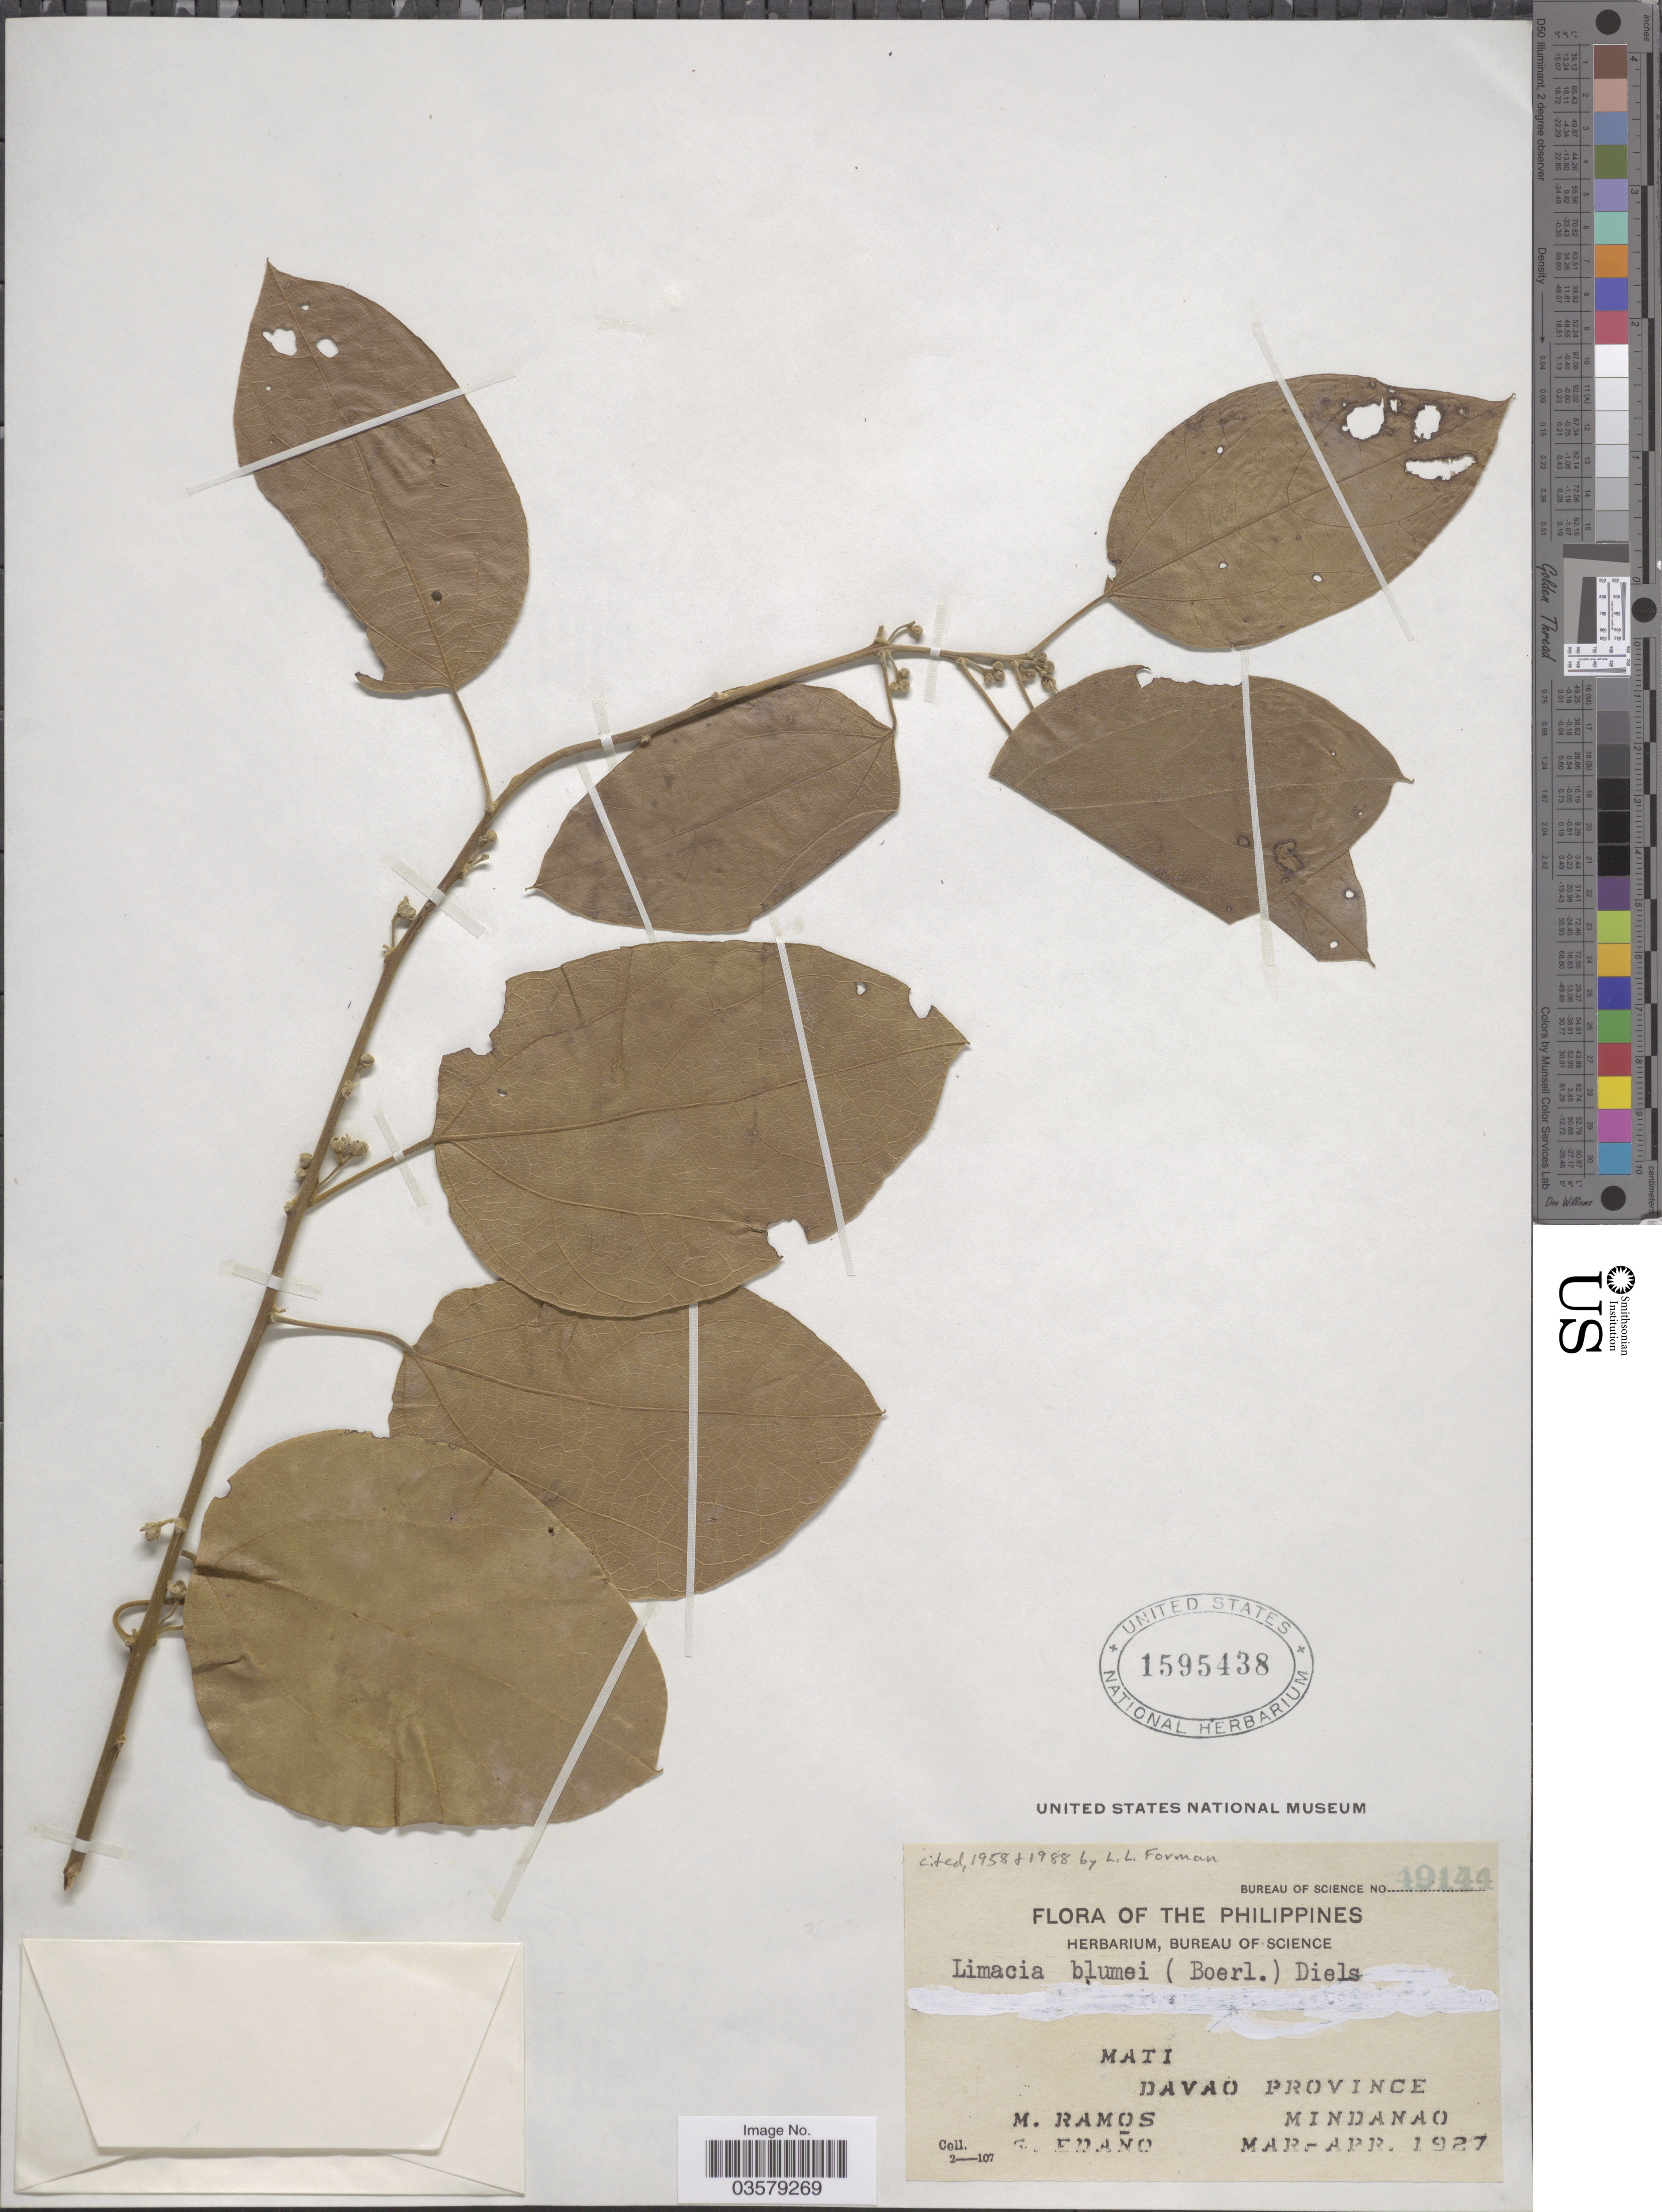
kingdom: Plantae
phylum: Tracheophyta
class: Magnoliopsida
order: Ranunculales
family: Menispermaceae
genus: Limacia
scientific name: Limacia kunstleri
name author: King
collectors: M. Ramos & G. Edaño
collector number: Bureau of Science 49144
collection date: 1927-03/1927-04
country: Philippines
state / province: Davao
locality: Mati, Davao Province, Mindanao.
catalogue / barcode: US 1595438